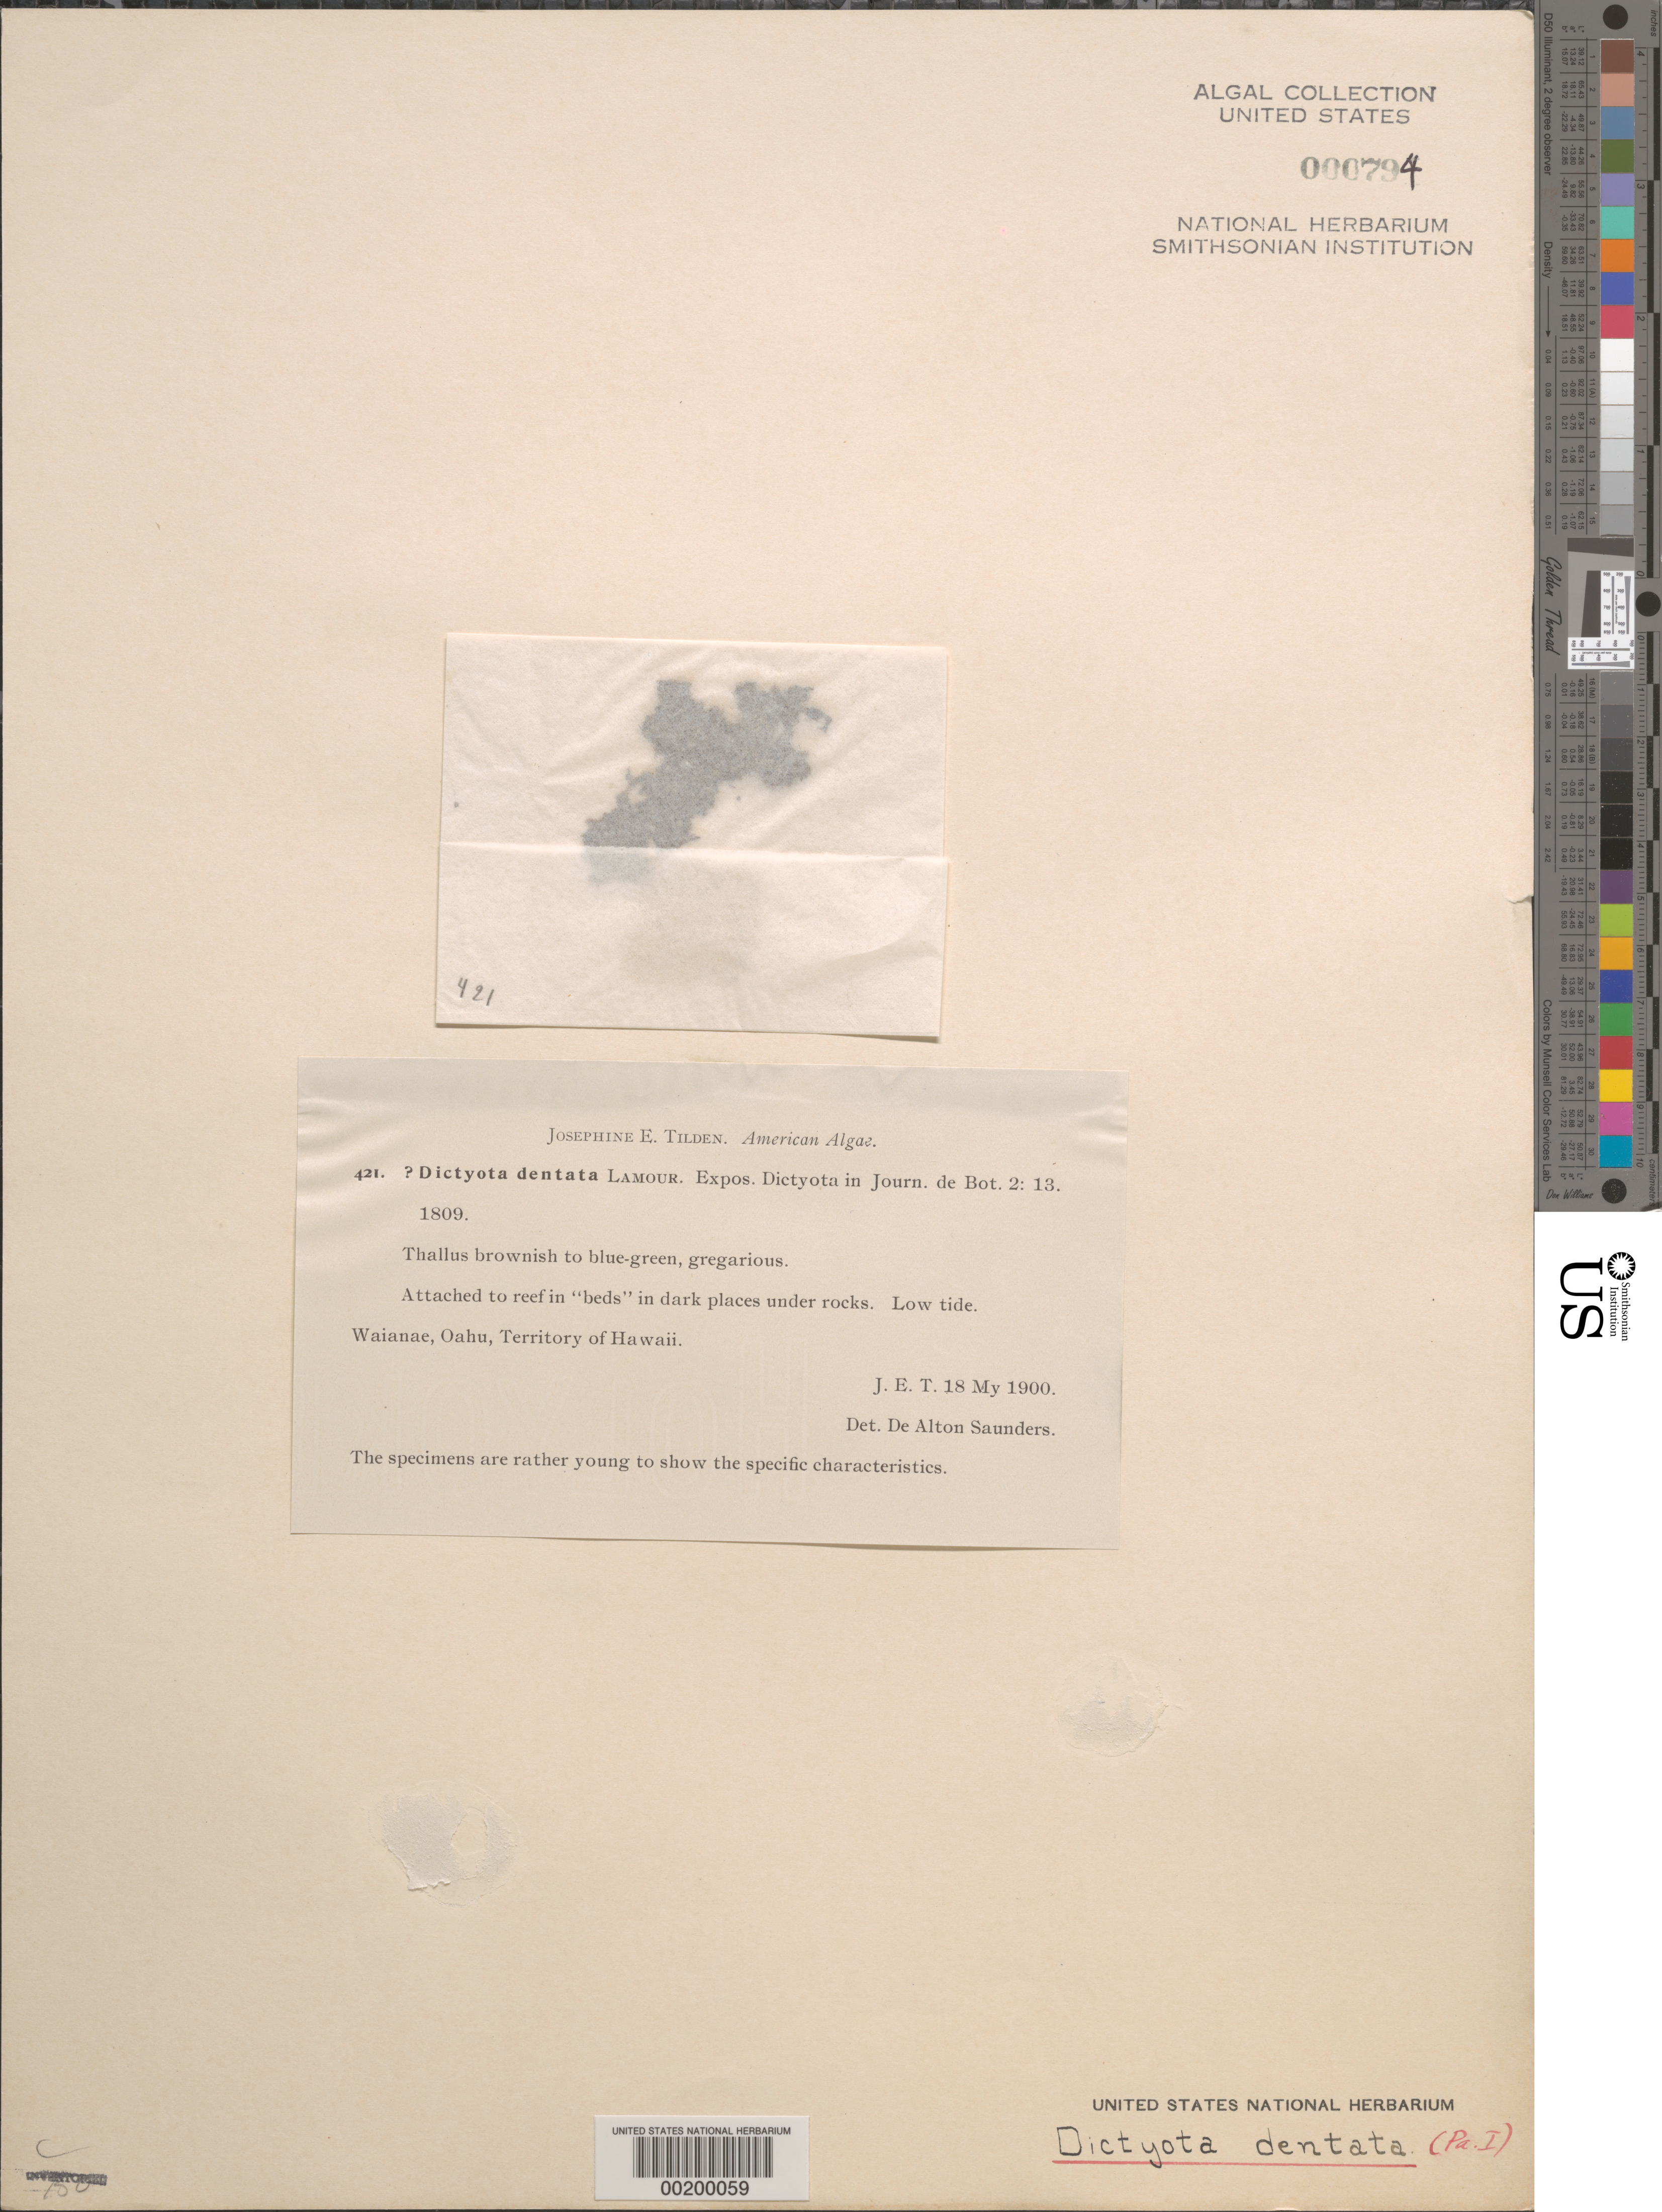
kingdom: Chromista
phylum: Ochrophyta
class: Phaeophyceae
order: Dictyotales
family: Dictyotaceae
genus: Dictyota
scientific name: Dictyota mertensii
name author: (C. Mart.) Kütz.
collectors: J. E. Tilden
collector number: JET 421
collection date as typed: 18 May 1900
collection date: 1900-05-18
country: United States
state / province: Hawaii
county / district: Honolulu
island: Oahu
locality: Waianae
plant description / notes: Tilden, American Algae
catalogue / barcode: US 794